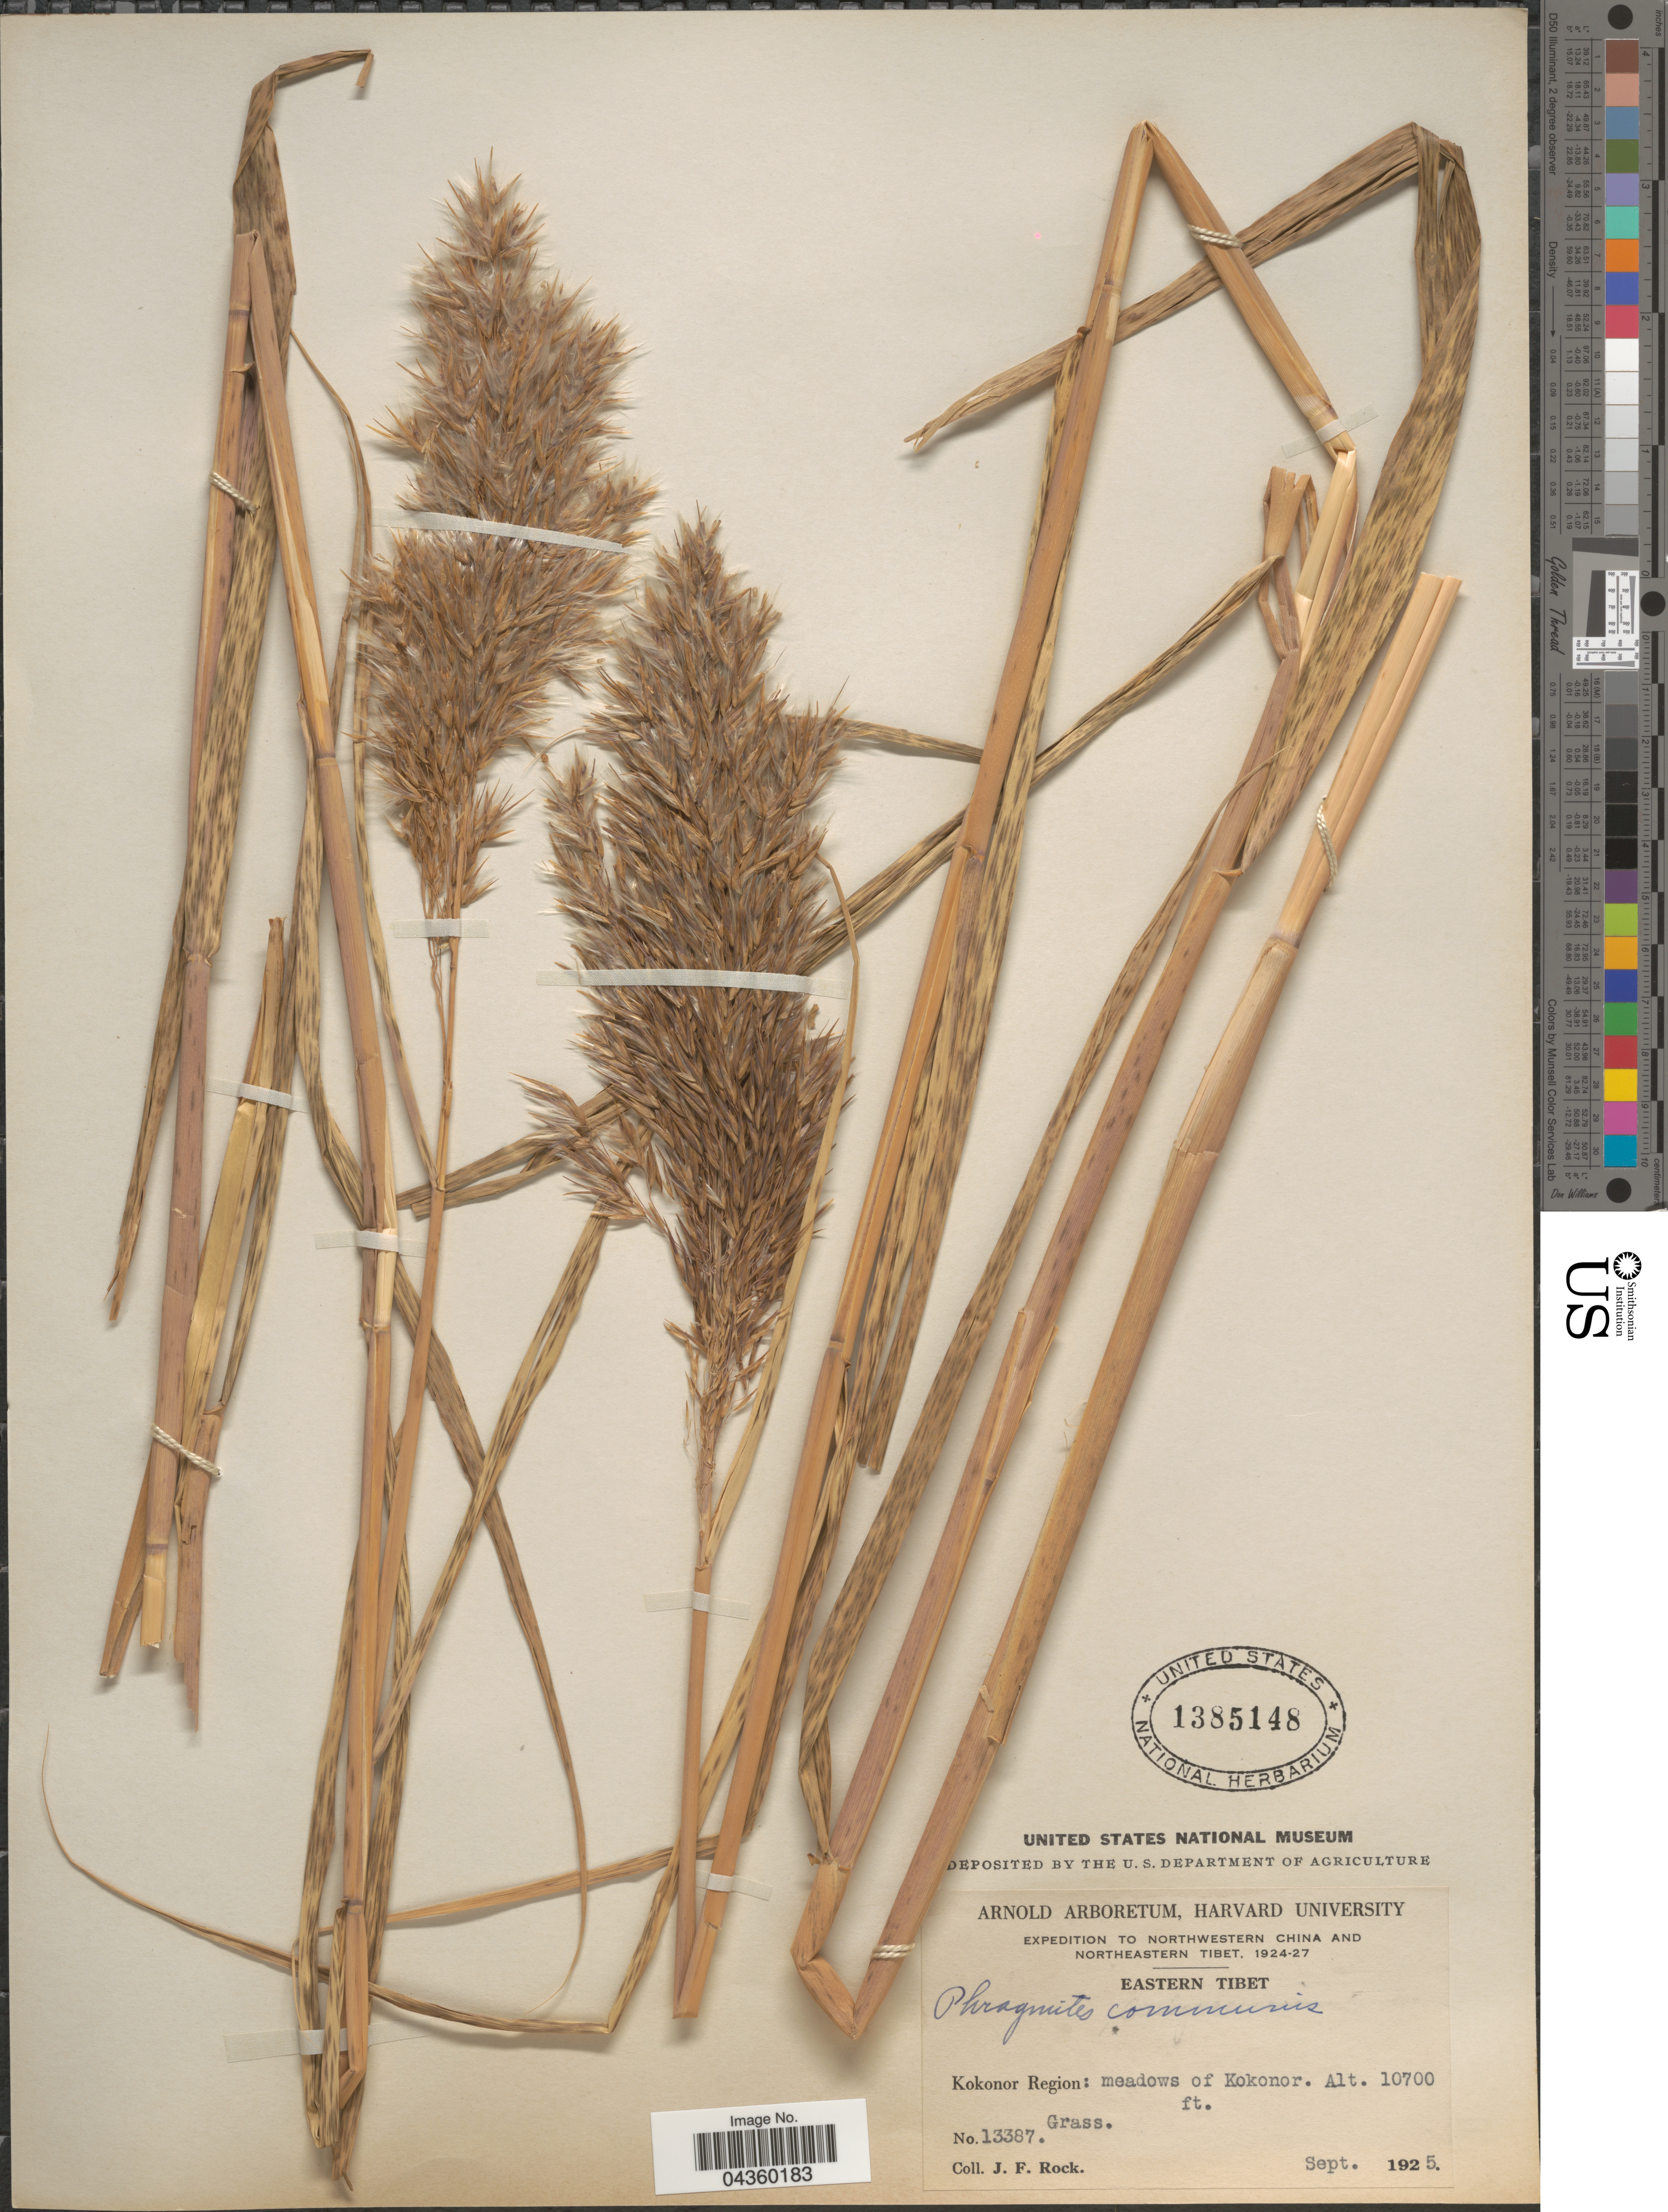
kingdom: Plantae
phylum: Tracheophyta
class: Liliopsida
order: Poales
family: Poaceae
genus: Phragmites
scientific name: Phragmites australis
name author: (Cav.) Trin. ex Steud.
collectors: J. Rock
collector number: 13387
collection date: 1925-09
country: China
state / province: Xizang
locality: Expedition to Northwestern China and Northeasten Tibet, 1924-27. Easten Tibet. Kokonor Region: meadows of Kokonor.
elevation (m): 3261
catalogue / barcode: US 1385148